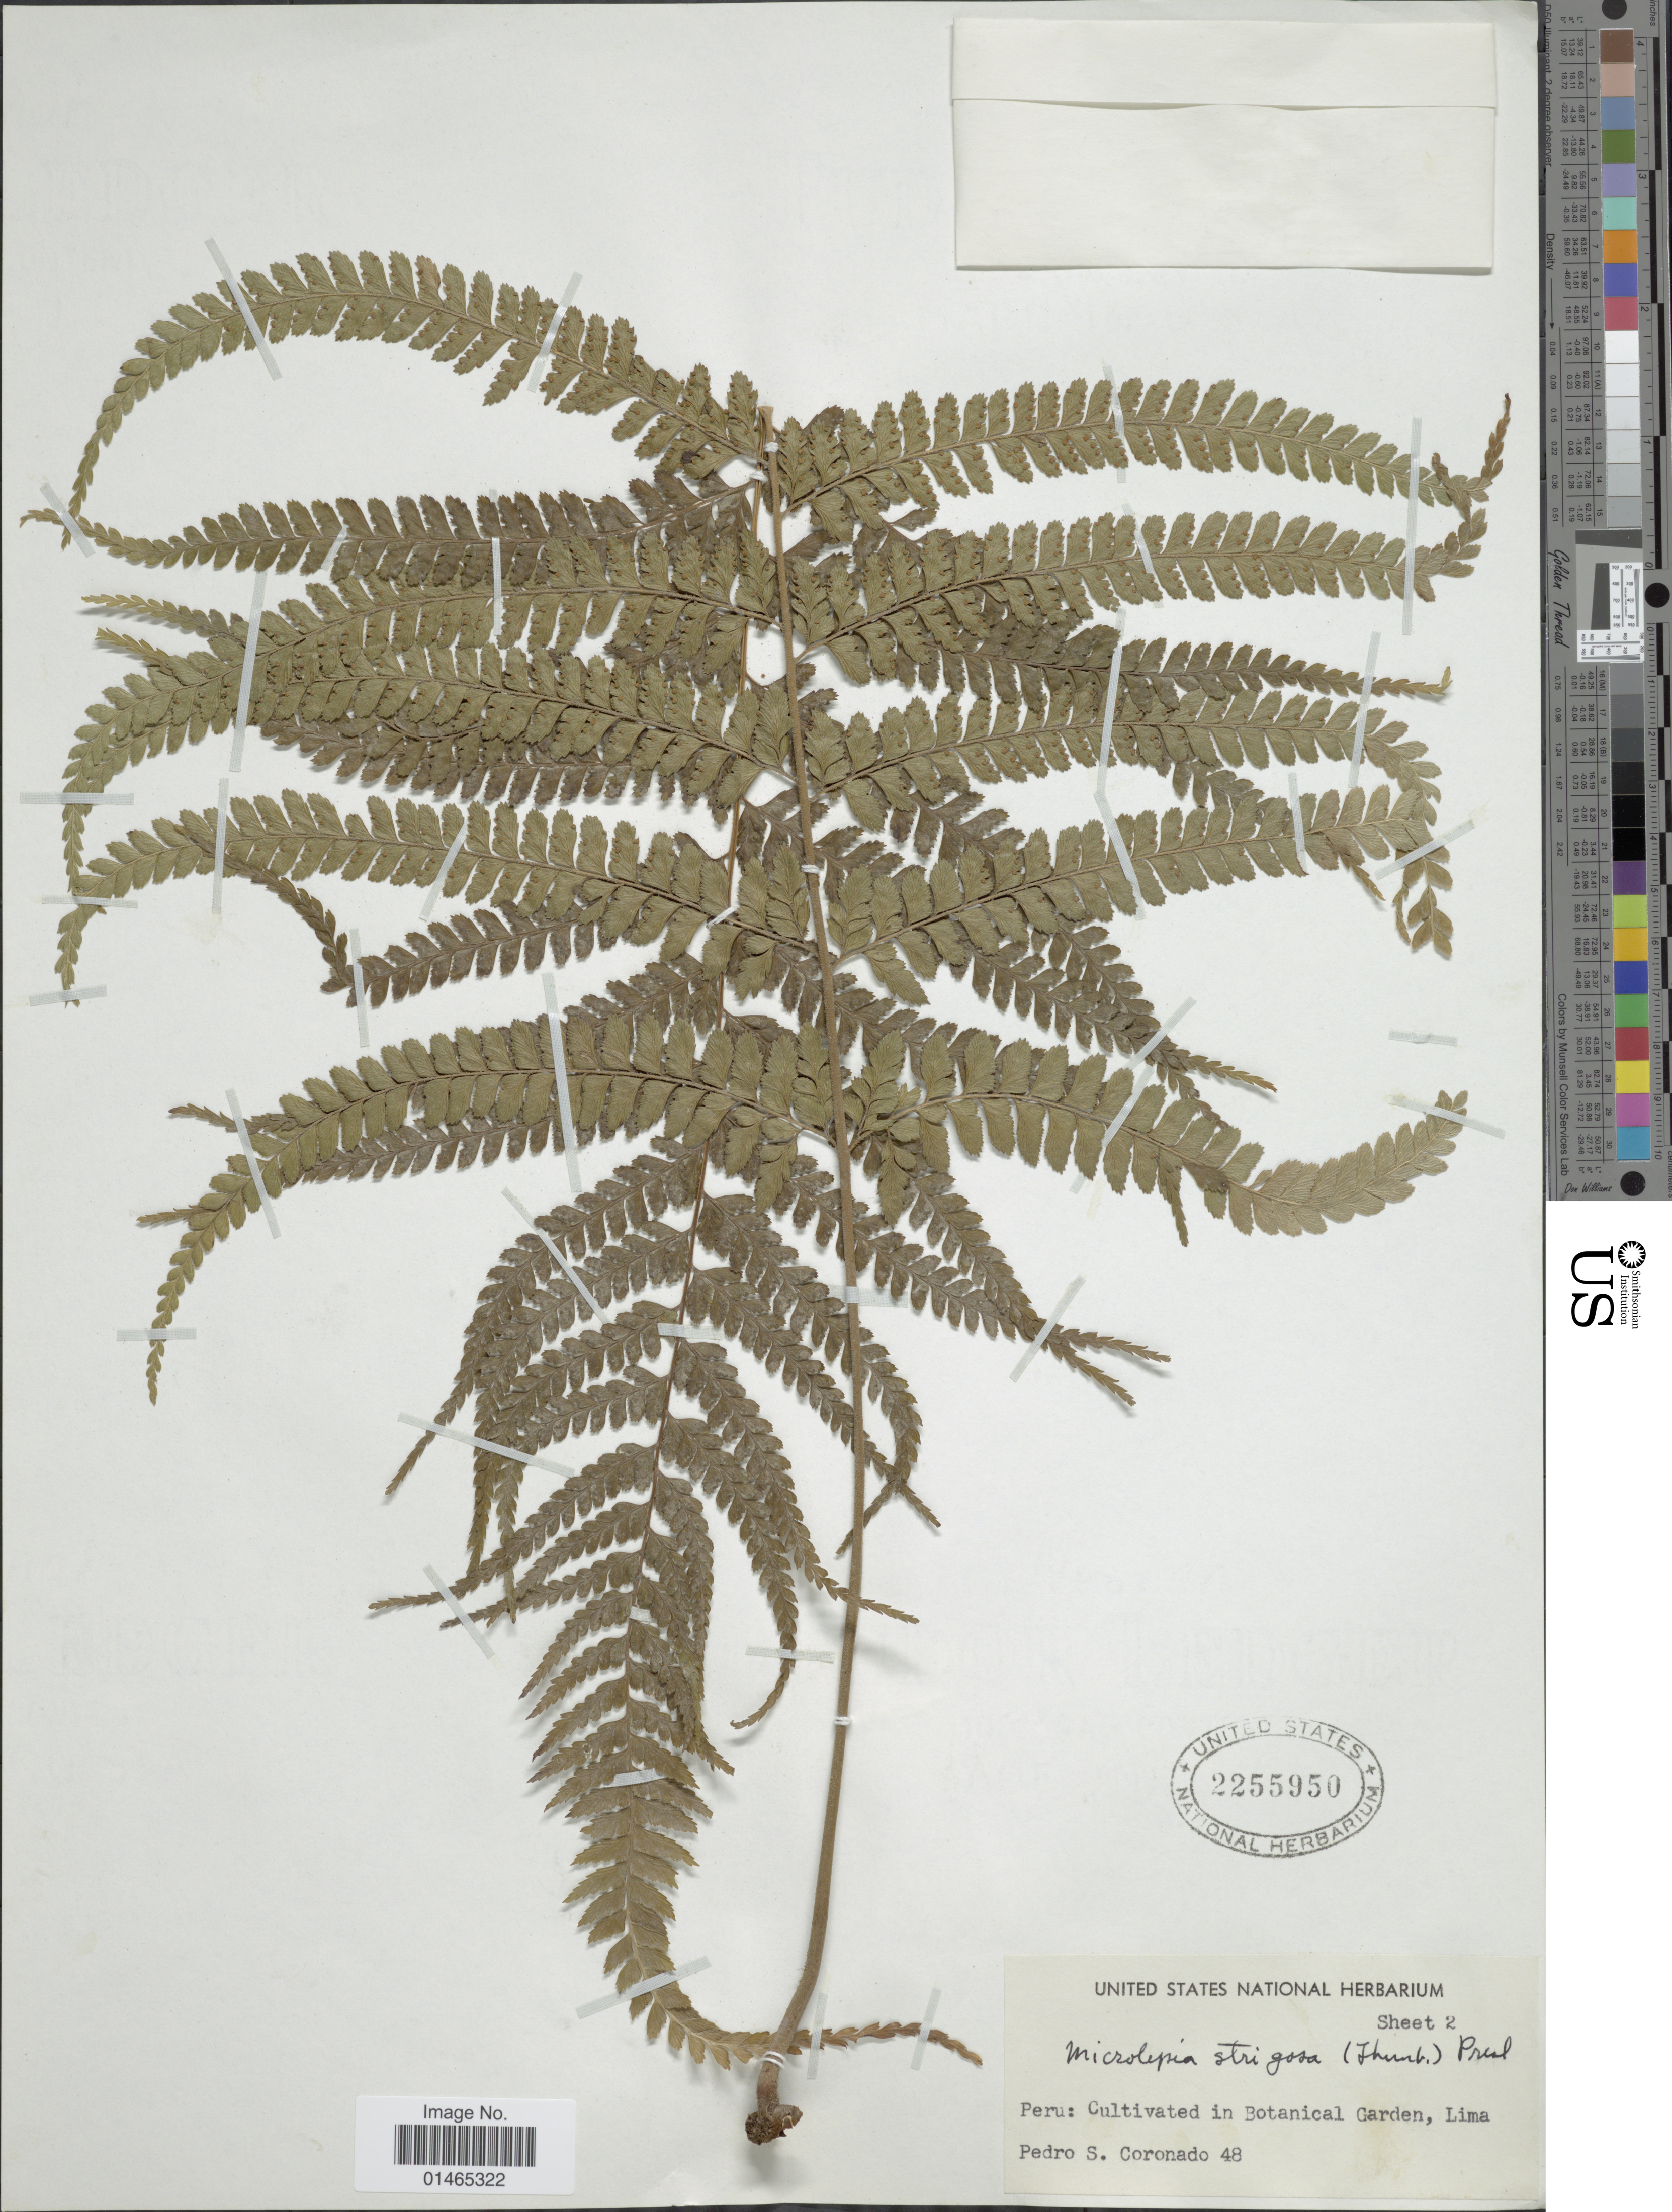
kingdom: Plantae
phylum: Tracheophyta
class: Polypodiopsida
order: Polypodiales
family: Dennstaedtiaceae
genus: Microlepia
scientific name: Microlepia strigosa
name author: (Thunb.) J. Presl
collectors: P. Coronado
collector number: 48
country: Peru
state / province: Lima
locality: Cultivated in Botanical Garden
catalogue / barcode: US 2255950